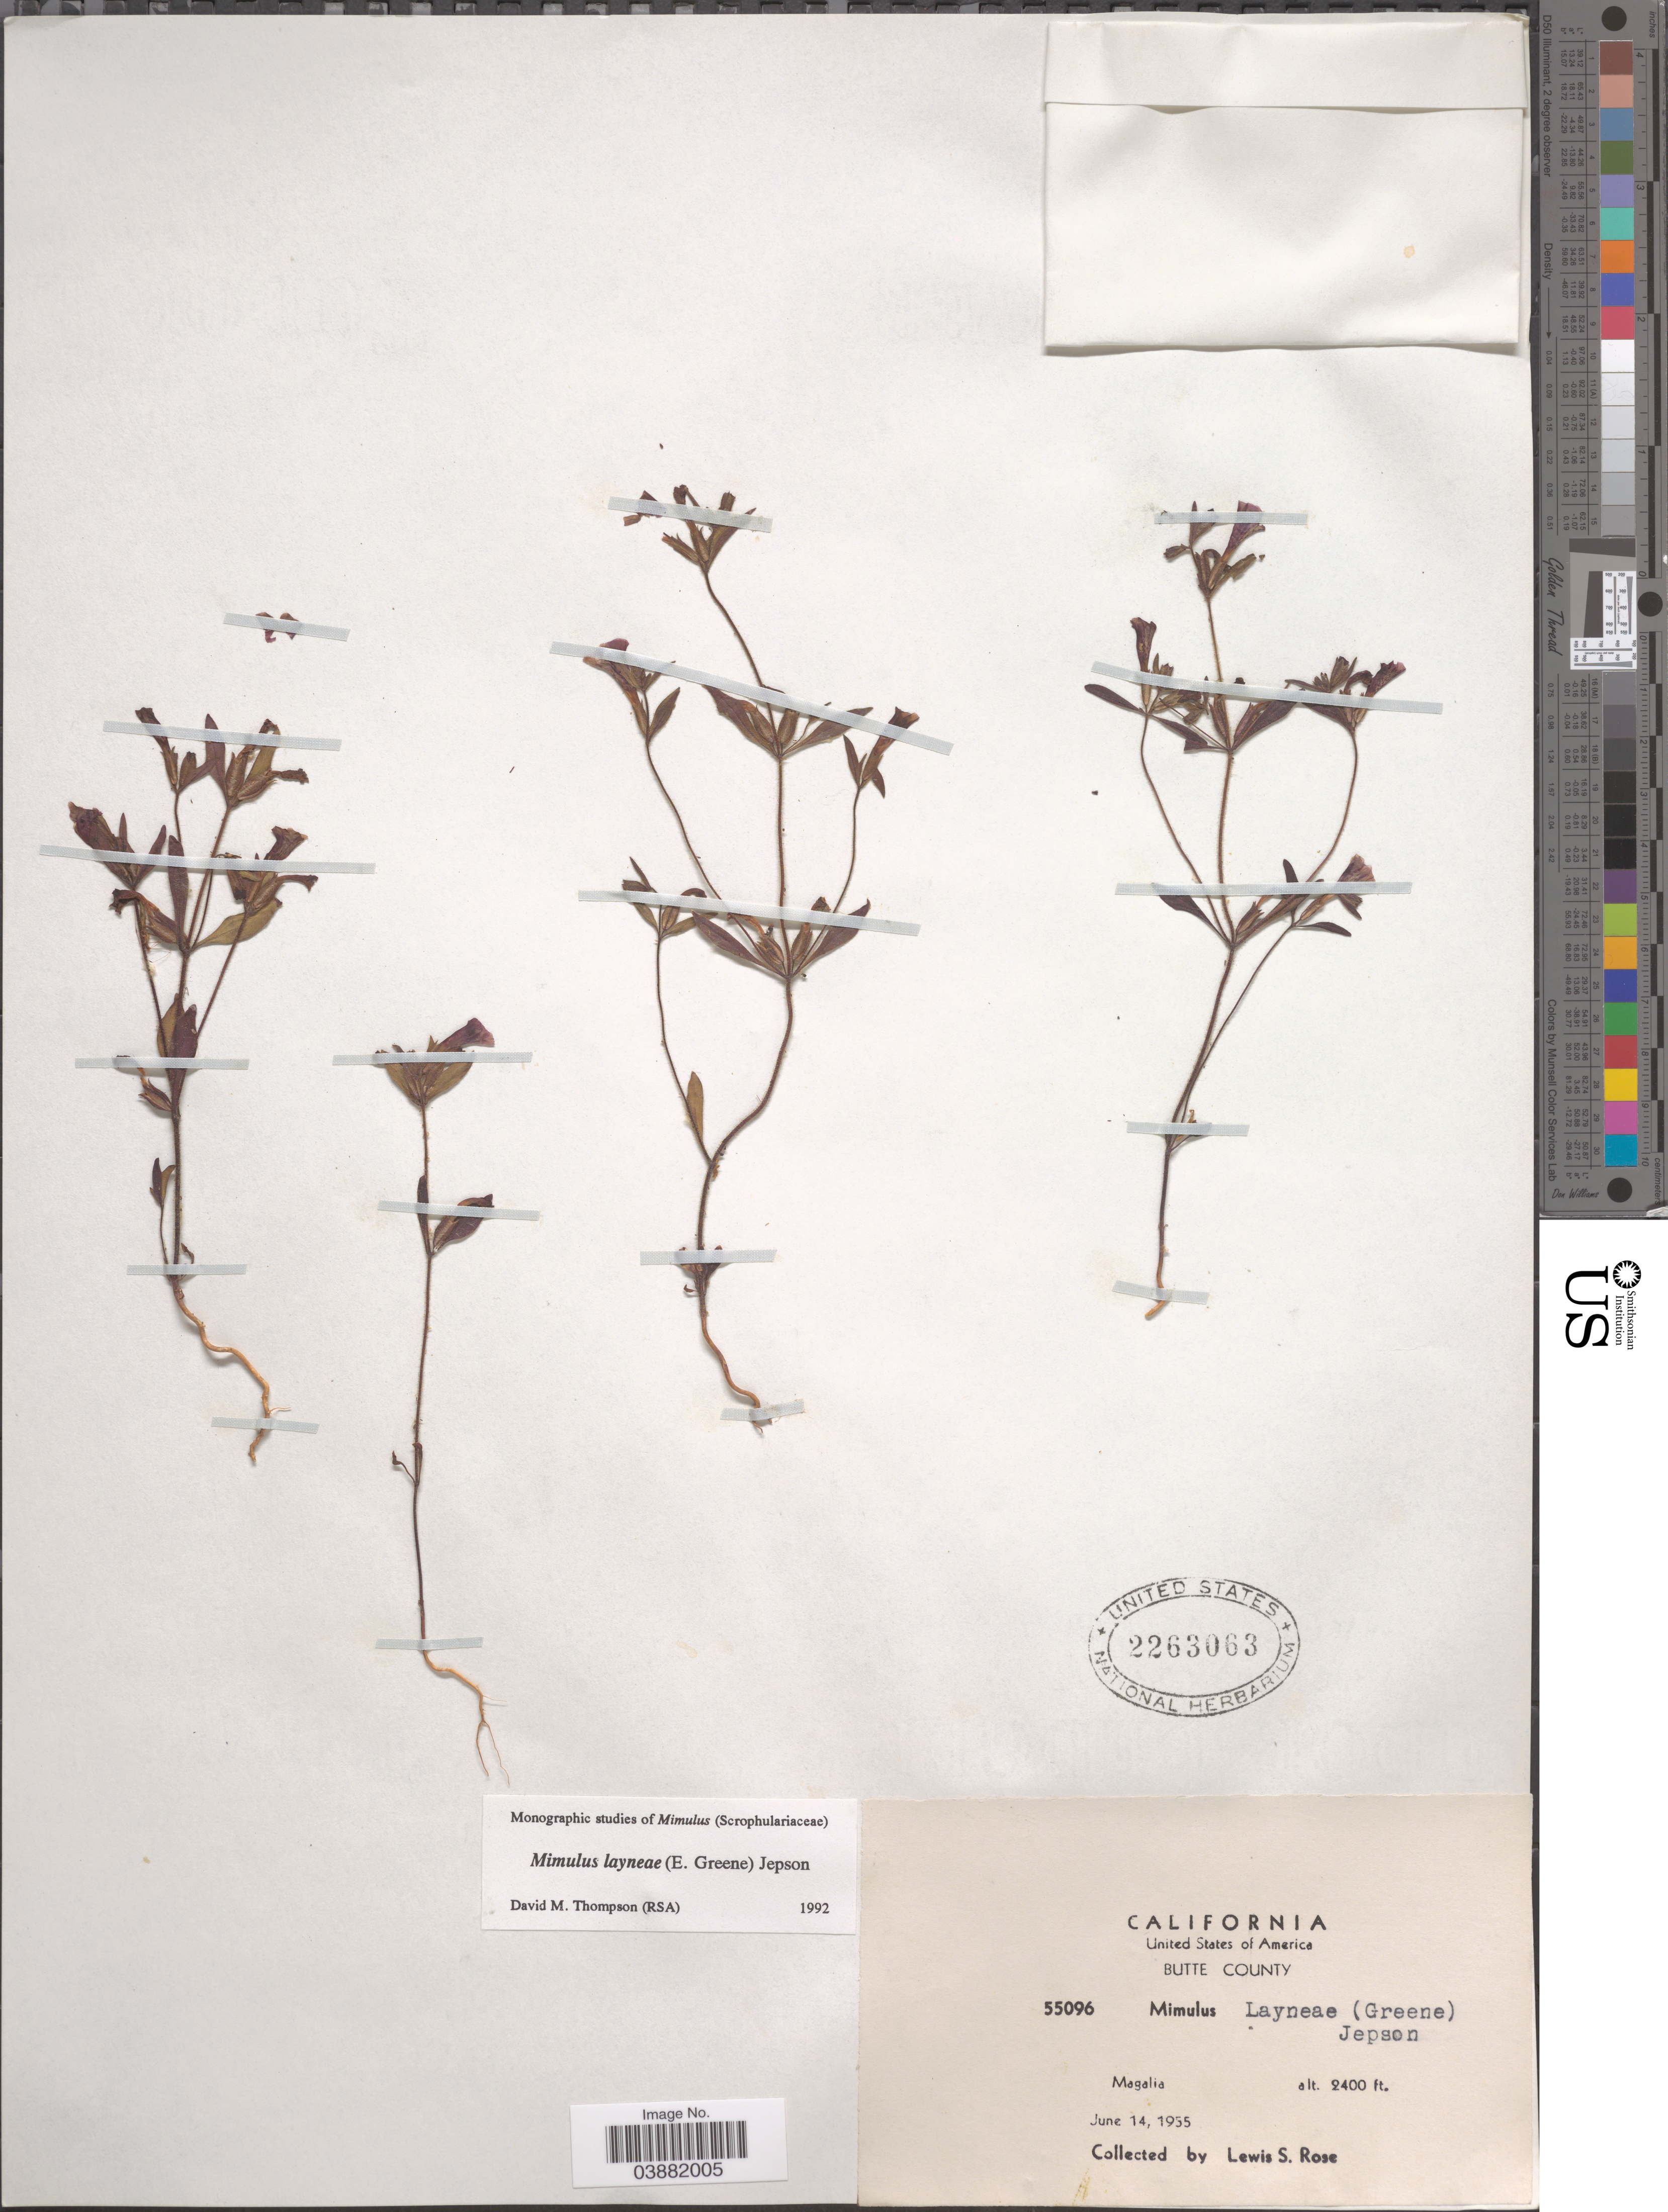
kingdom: Plantae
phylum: Tracheophyta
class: Magnoliopsida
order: Lamiales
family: Phrymaceae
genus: Mimulus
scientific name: Mimulus layneae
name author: (Greene) Jeps.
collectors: L. S. Rose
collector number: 55096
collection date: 1955-06-14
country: United States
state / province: California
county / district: Butte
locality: Butte County. Magalia.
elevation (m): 732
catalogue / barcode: US 2263063